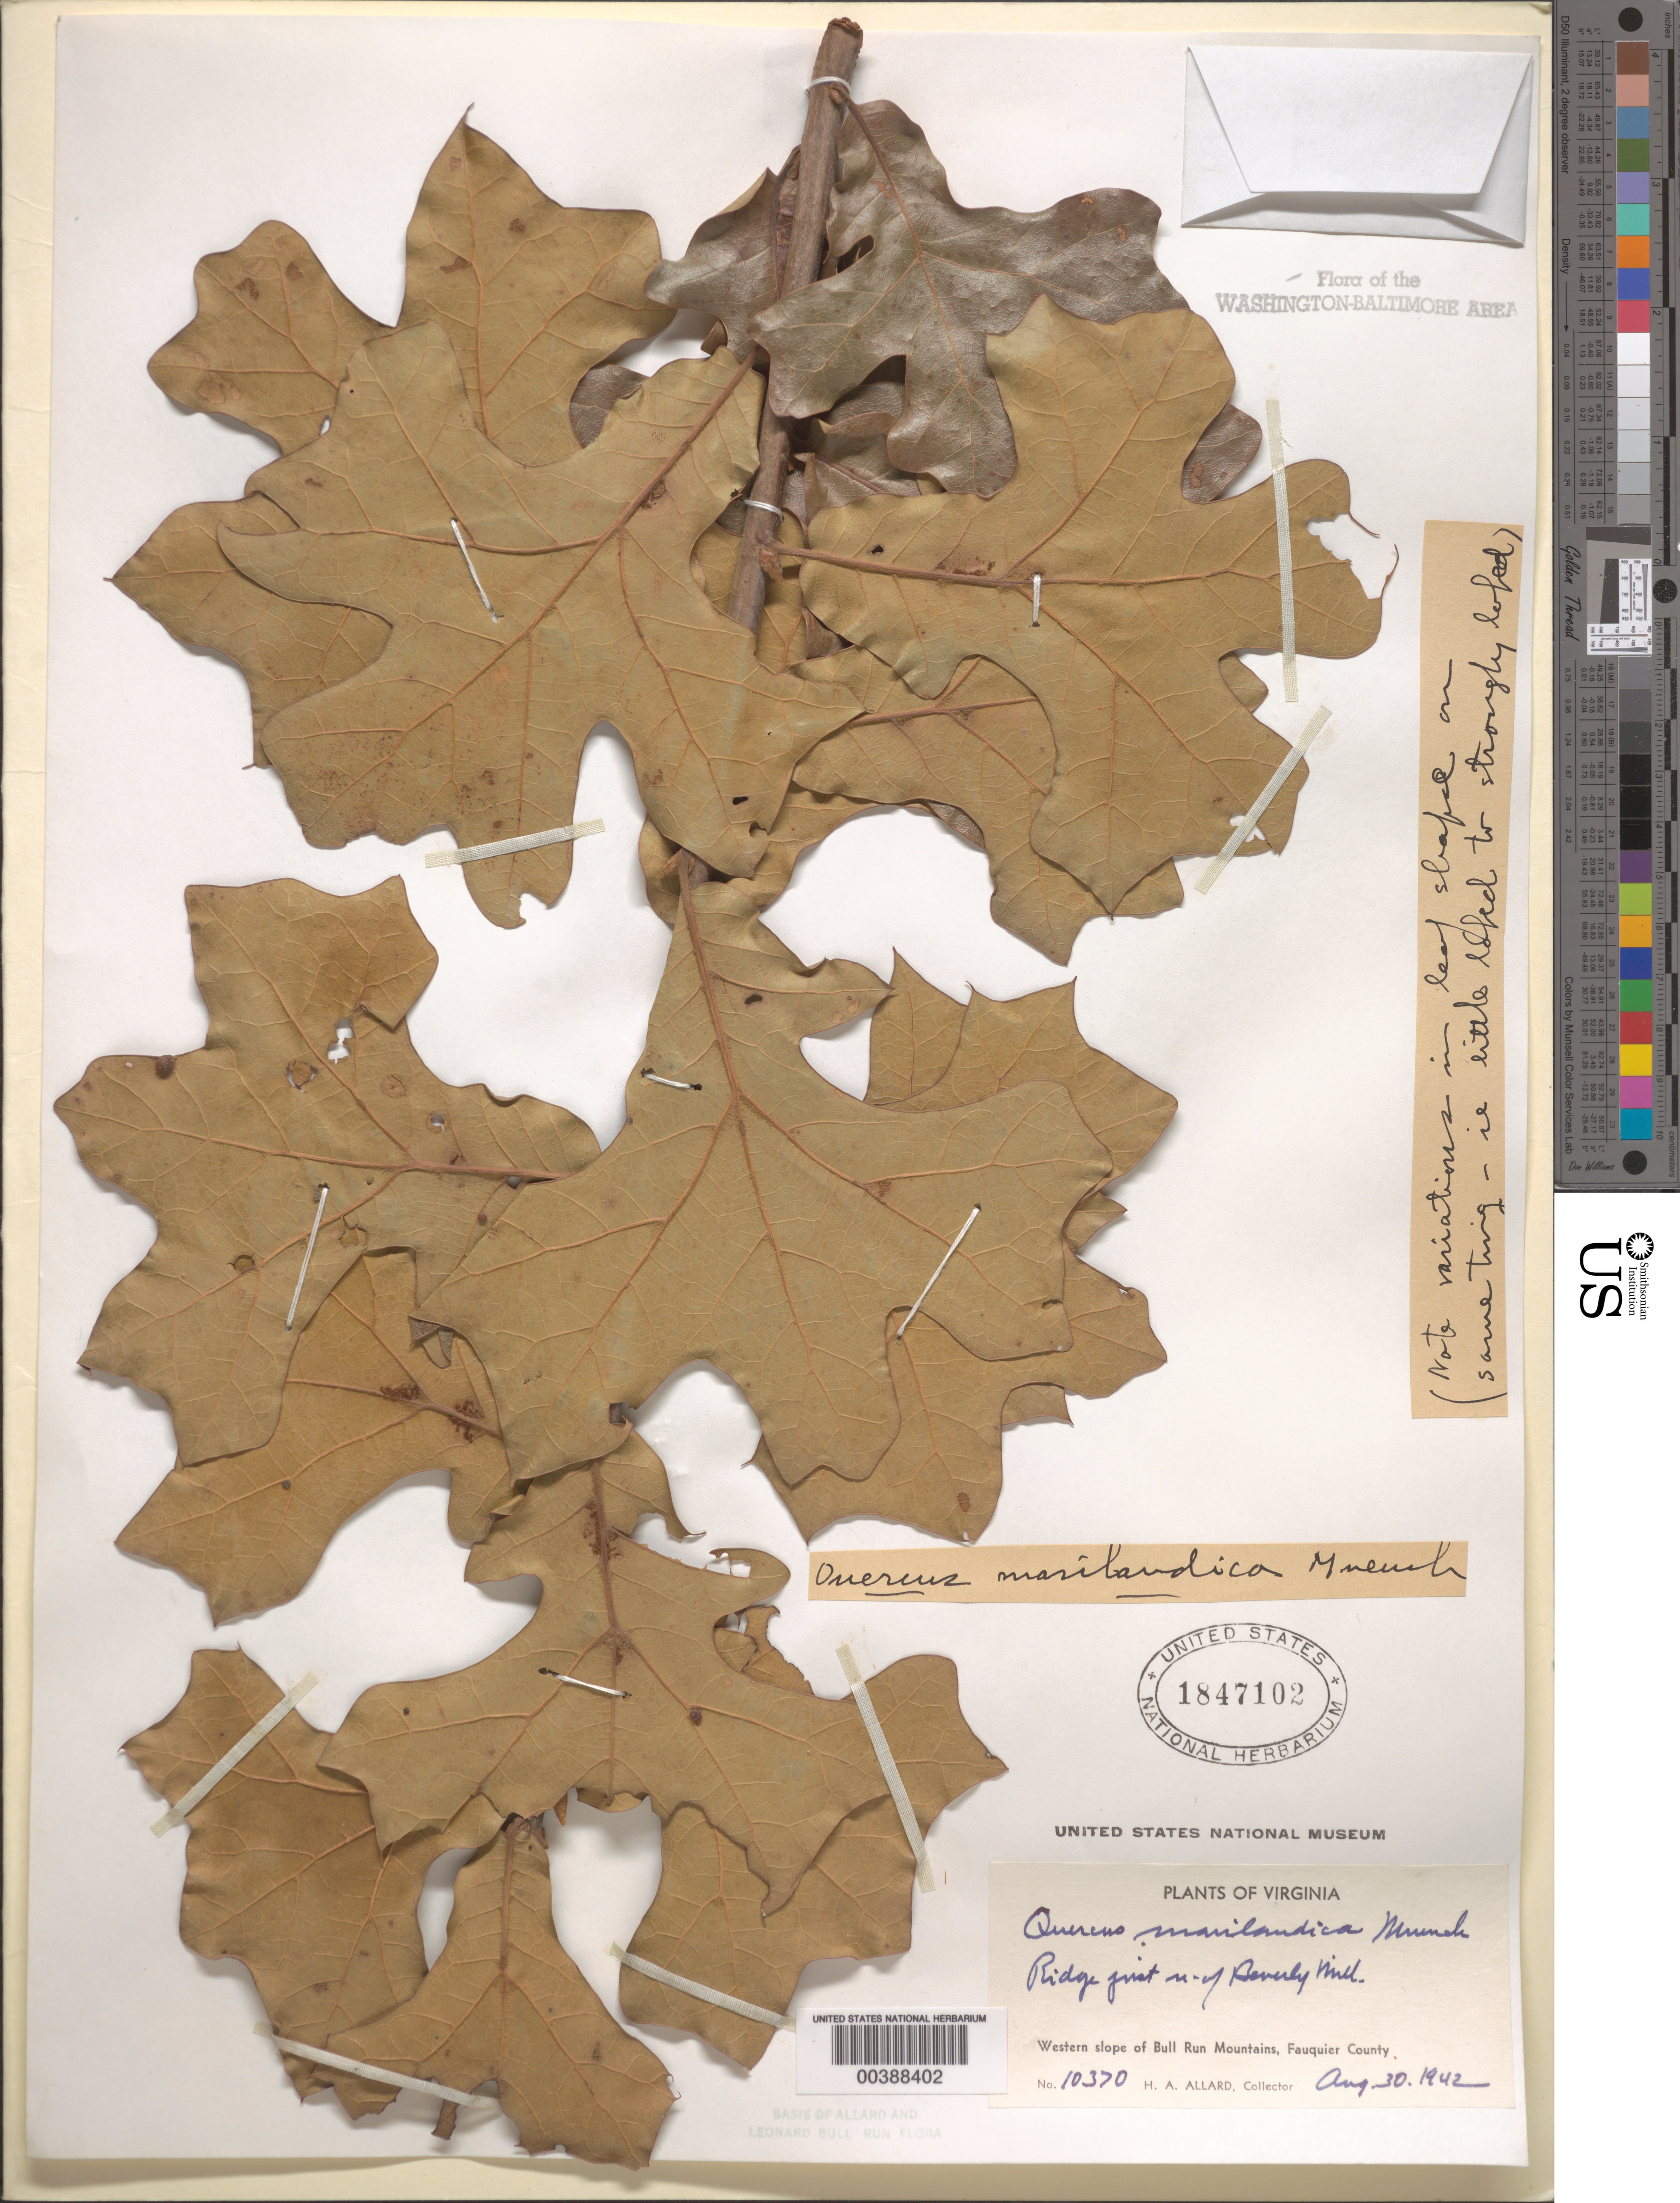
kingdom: Plantae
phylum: Tracheophyta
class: Magnoliopsida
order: Fagales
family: Fagaceae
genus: Quercus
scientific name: Quercus marilandica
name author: (L.) Münchh.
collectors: H. A. Allard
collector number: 10370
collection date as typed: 30 Aug 1942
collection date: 1942-08-30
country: United States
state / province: Virginia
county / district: Fauquier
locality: North of Beverley Mill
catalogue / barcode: US 1847102